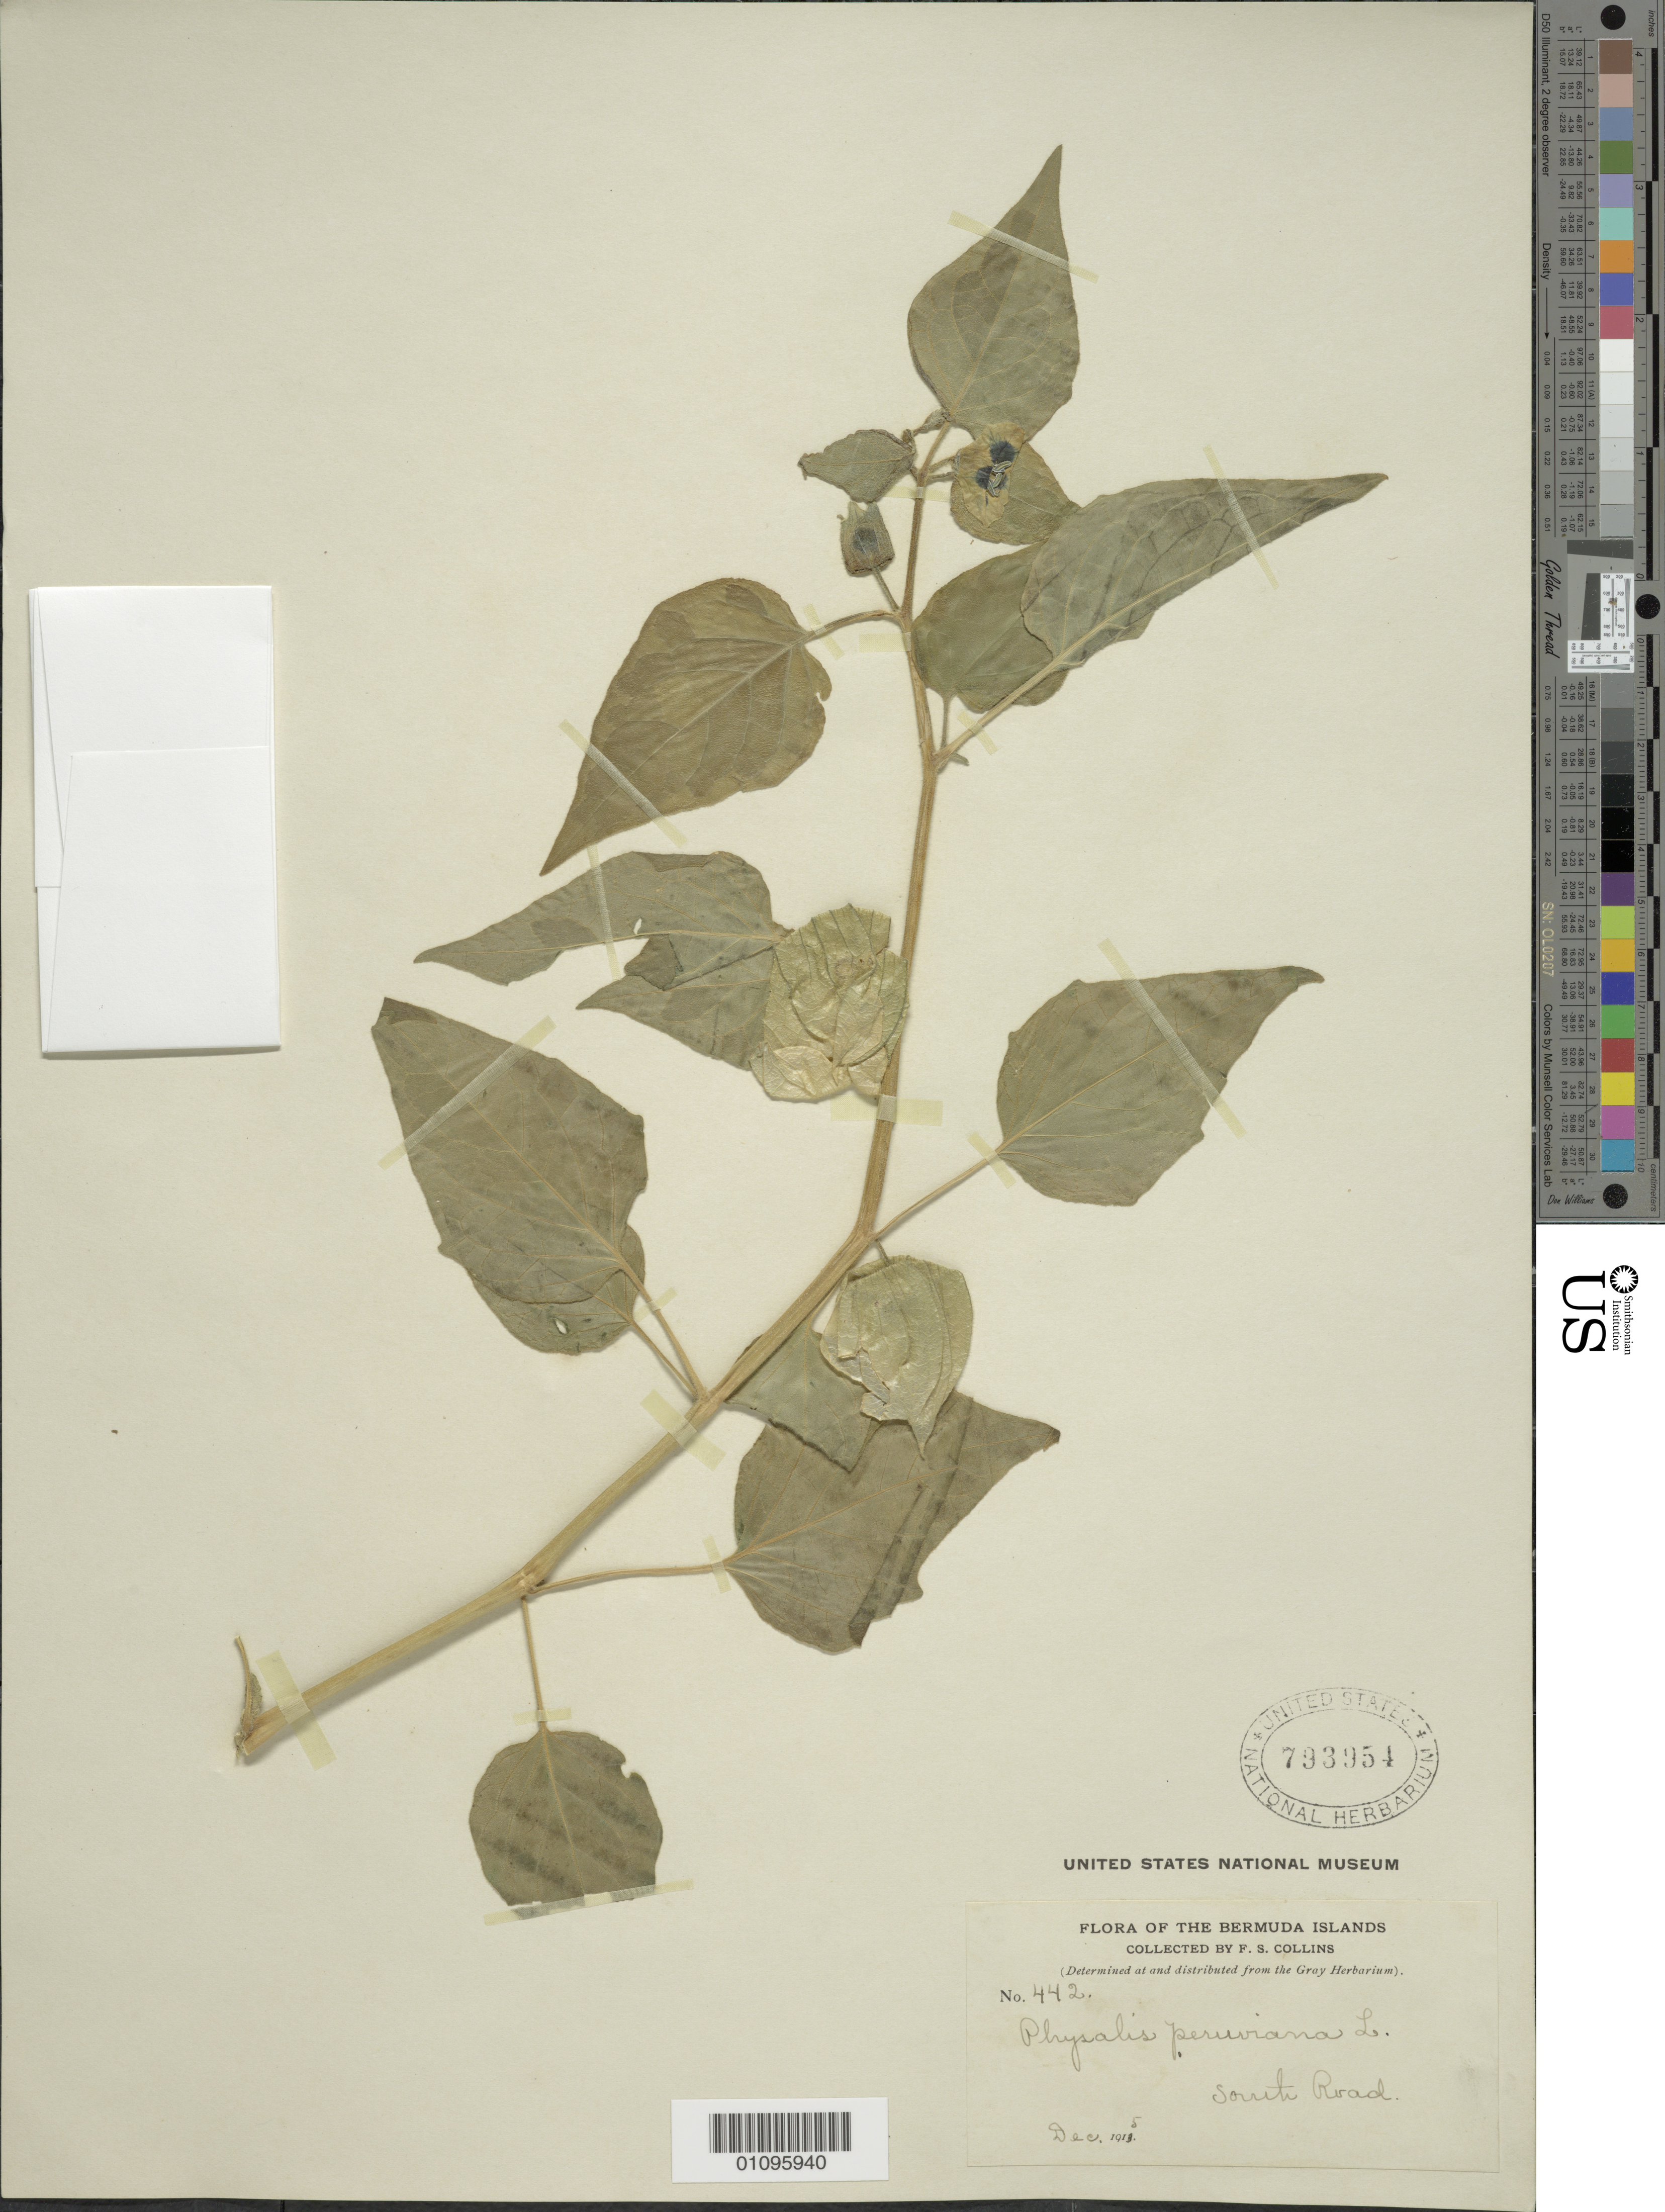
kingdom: Plantae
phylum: Tracheophyta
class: Magnoliopsida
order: Solanales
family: Solanaceae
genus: Physalis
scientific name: Physalis peruviana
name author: L.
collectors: F. Collins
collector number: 442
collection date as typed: Dec 1915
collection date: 1915-12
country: Bermuda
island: Bermuda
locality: South Road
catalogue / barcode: US 793954